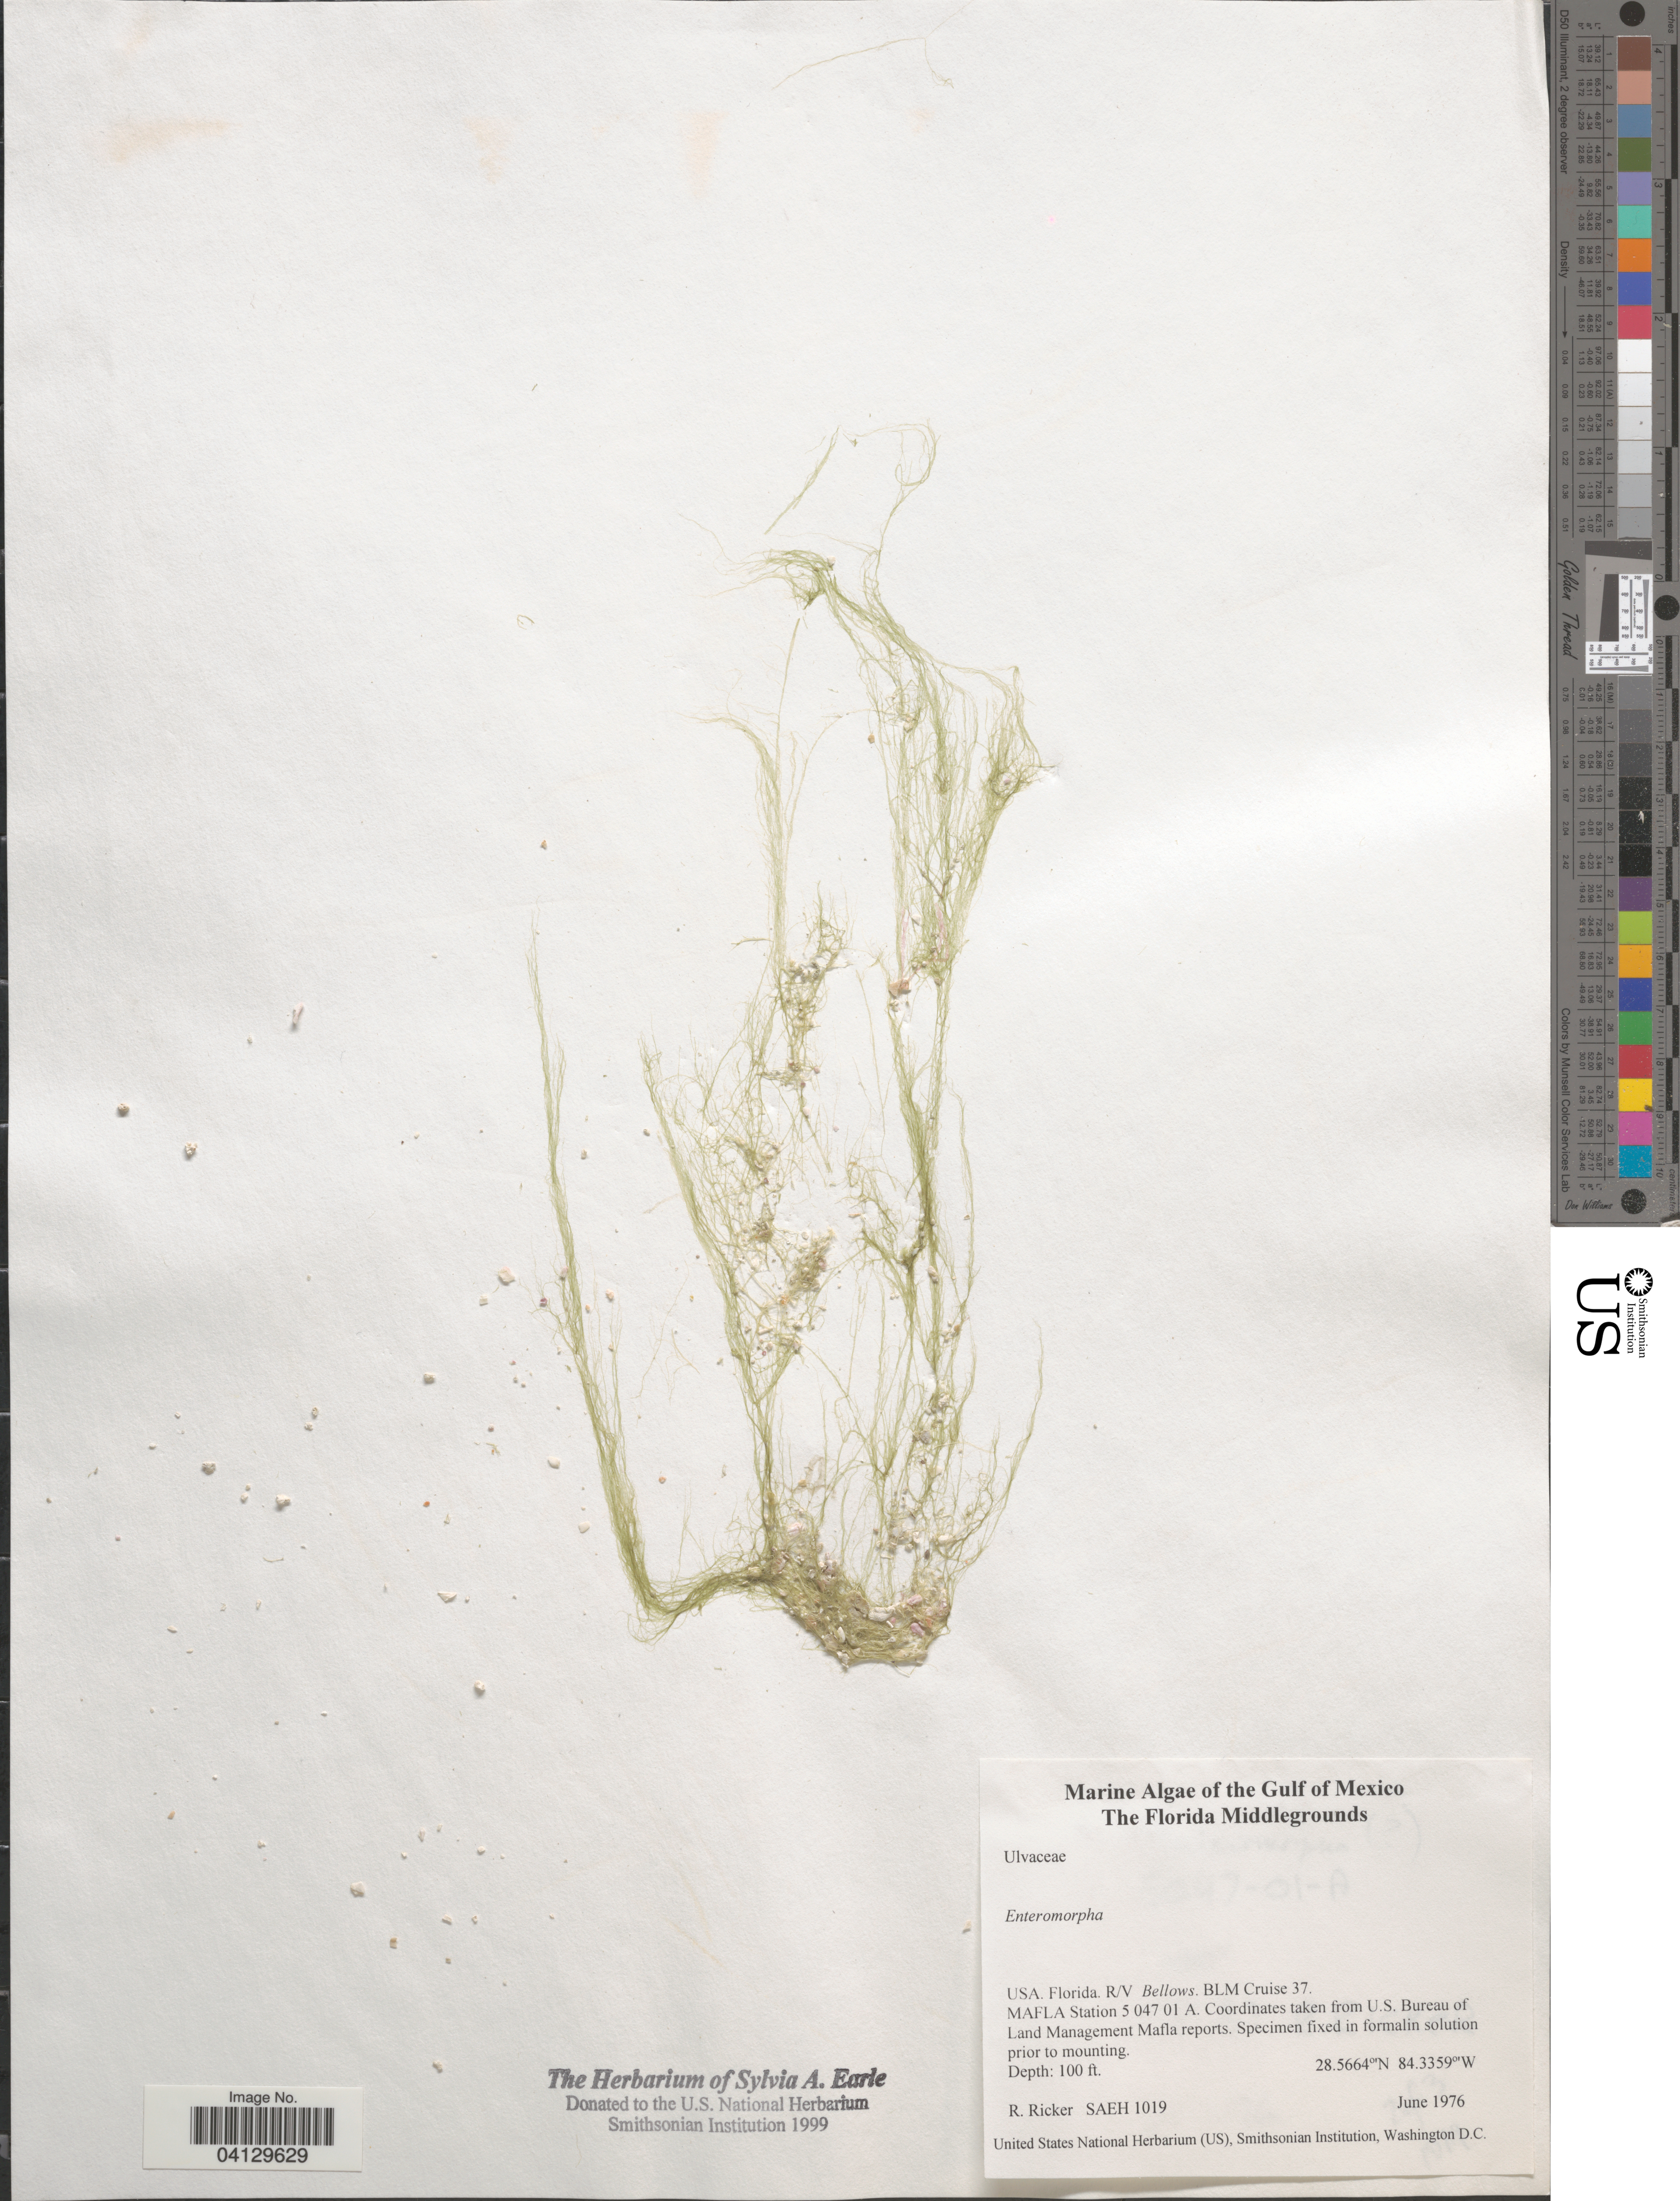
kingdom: Plantae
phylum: Chlorophyta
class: Ulvophyceae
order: Ulvales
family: Ulvaceae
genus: Ulva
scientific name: Ulva sp.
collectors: R. Ricker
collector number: SAEH1019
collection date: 1976-06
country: United States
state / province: Florida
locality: The Gulf of Mexico. The Florida Middlegrounds. R/V Bellows. BLM Cruise 37. MAFLA Station 5 047 01 A.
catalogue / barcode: US 329066